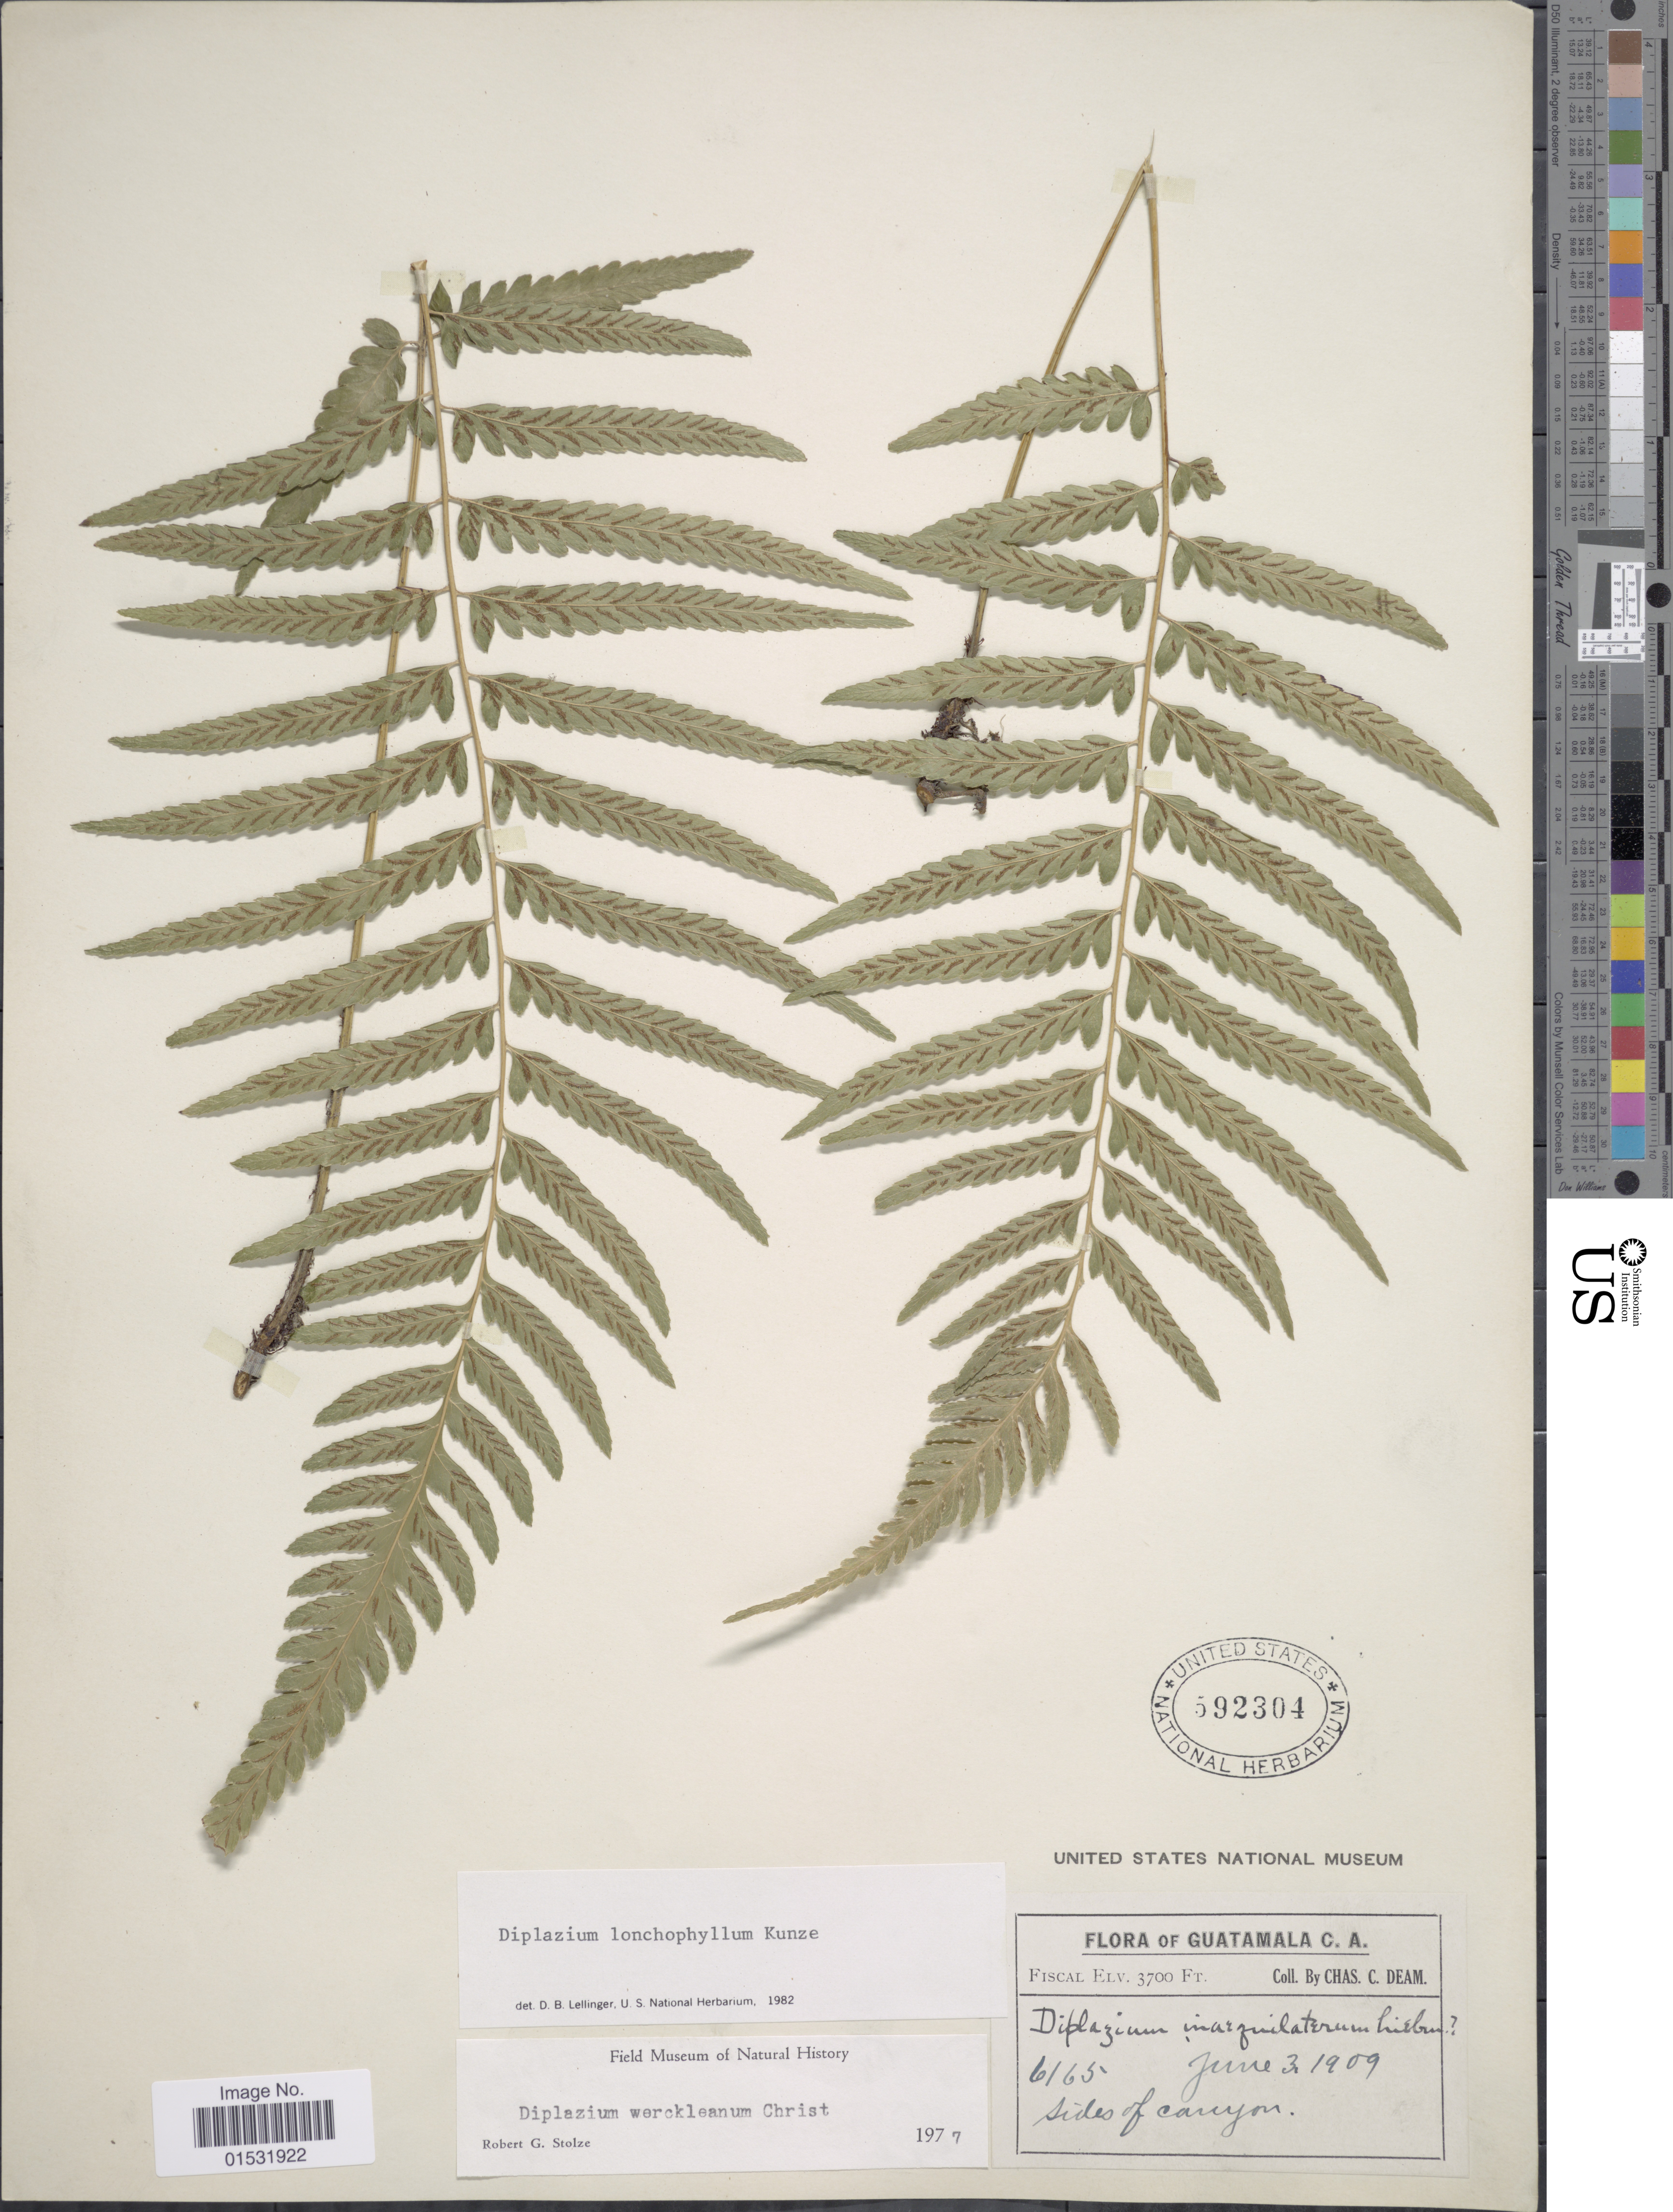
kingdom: Plantae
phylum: Tracheophyta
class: Polypodiopsida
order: Polypodiales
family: Athyriaceae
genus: Diplazium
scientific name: Diplazium lonchophyllum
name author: Kunze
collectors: C. C. Deam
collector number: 6/65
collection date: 1909-06-03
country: Guatemala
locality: C. A. sides of canyon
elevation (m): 1128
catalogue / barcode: US 592304